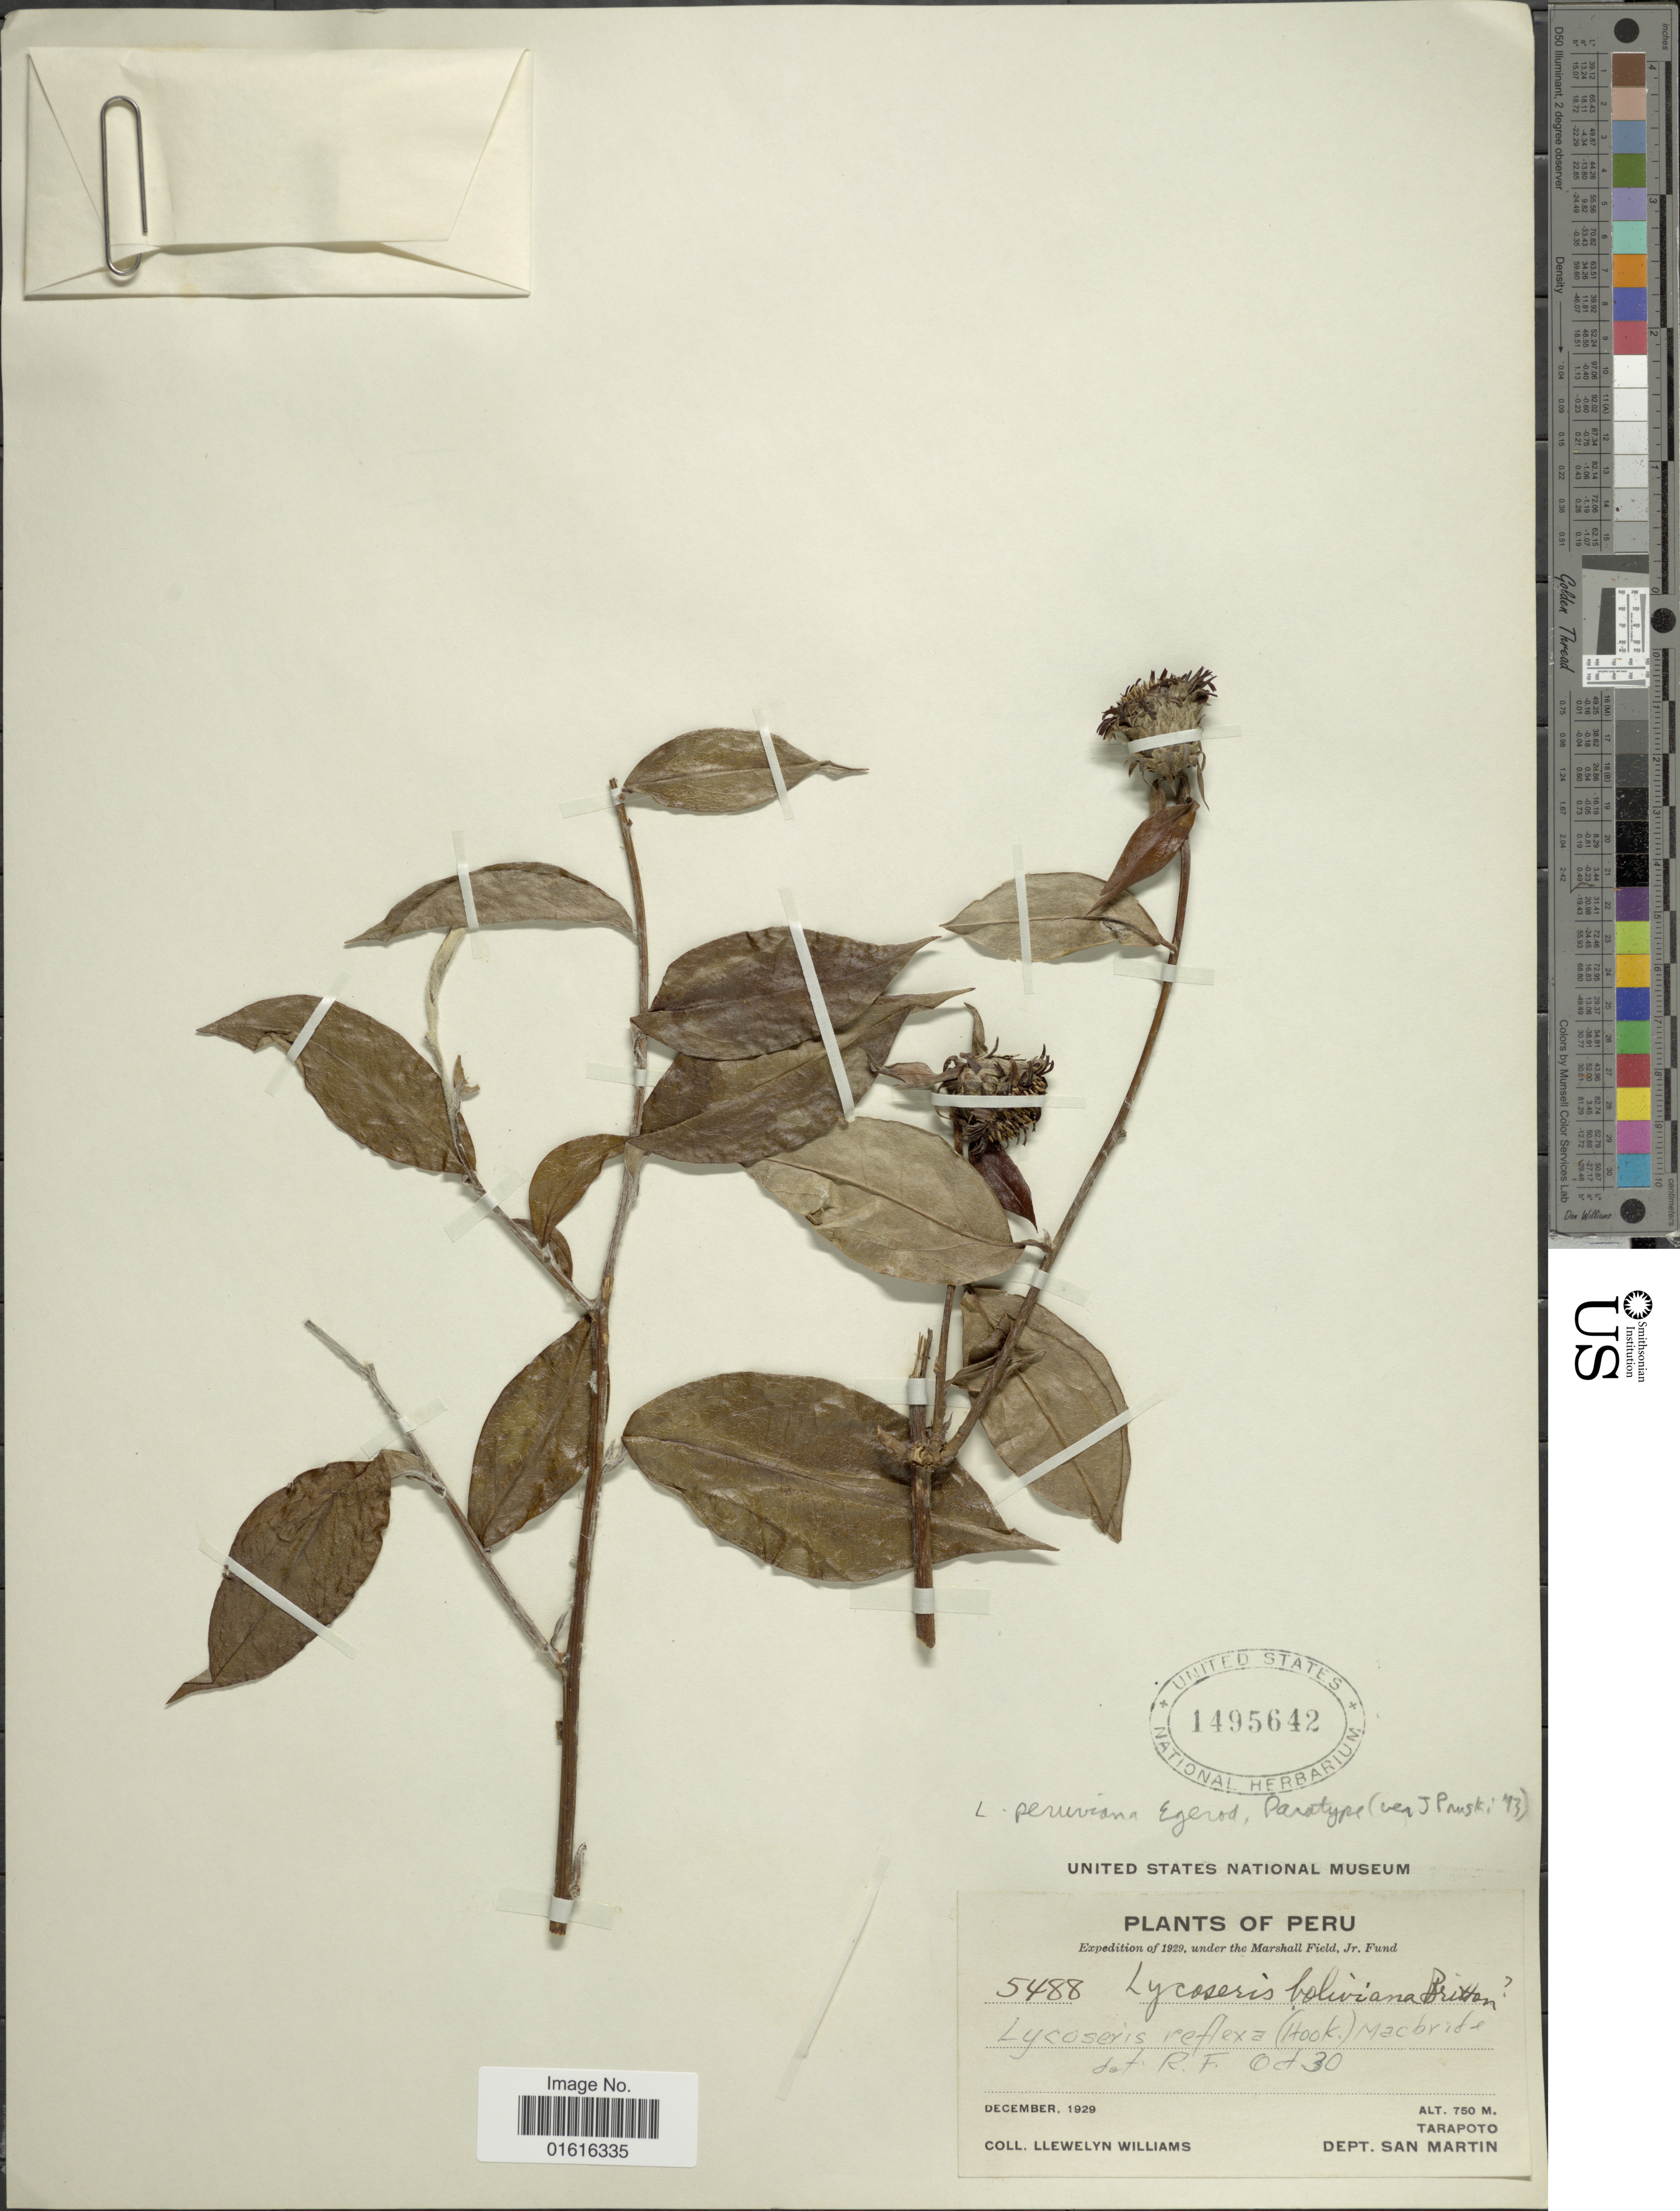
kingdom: Plantae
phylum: Tracheophyta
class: Magnoliopsida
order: Asterales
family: Asteraceae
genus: Lycoseris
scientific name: Lycoseris peruviana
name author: Egerod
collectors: Ll. Williams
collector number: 5488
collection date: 1929-12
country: Peru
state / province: San Martín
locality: Tarapoto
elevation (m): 750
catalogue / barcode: US 1495642